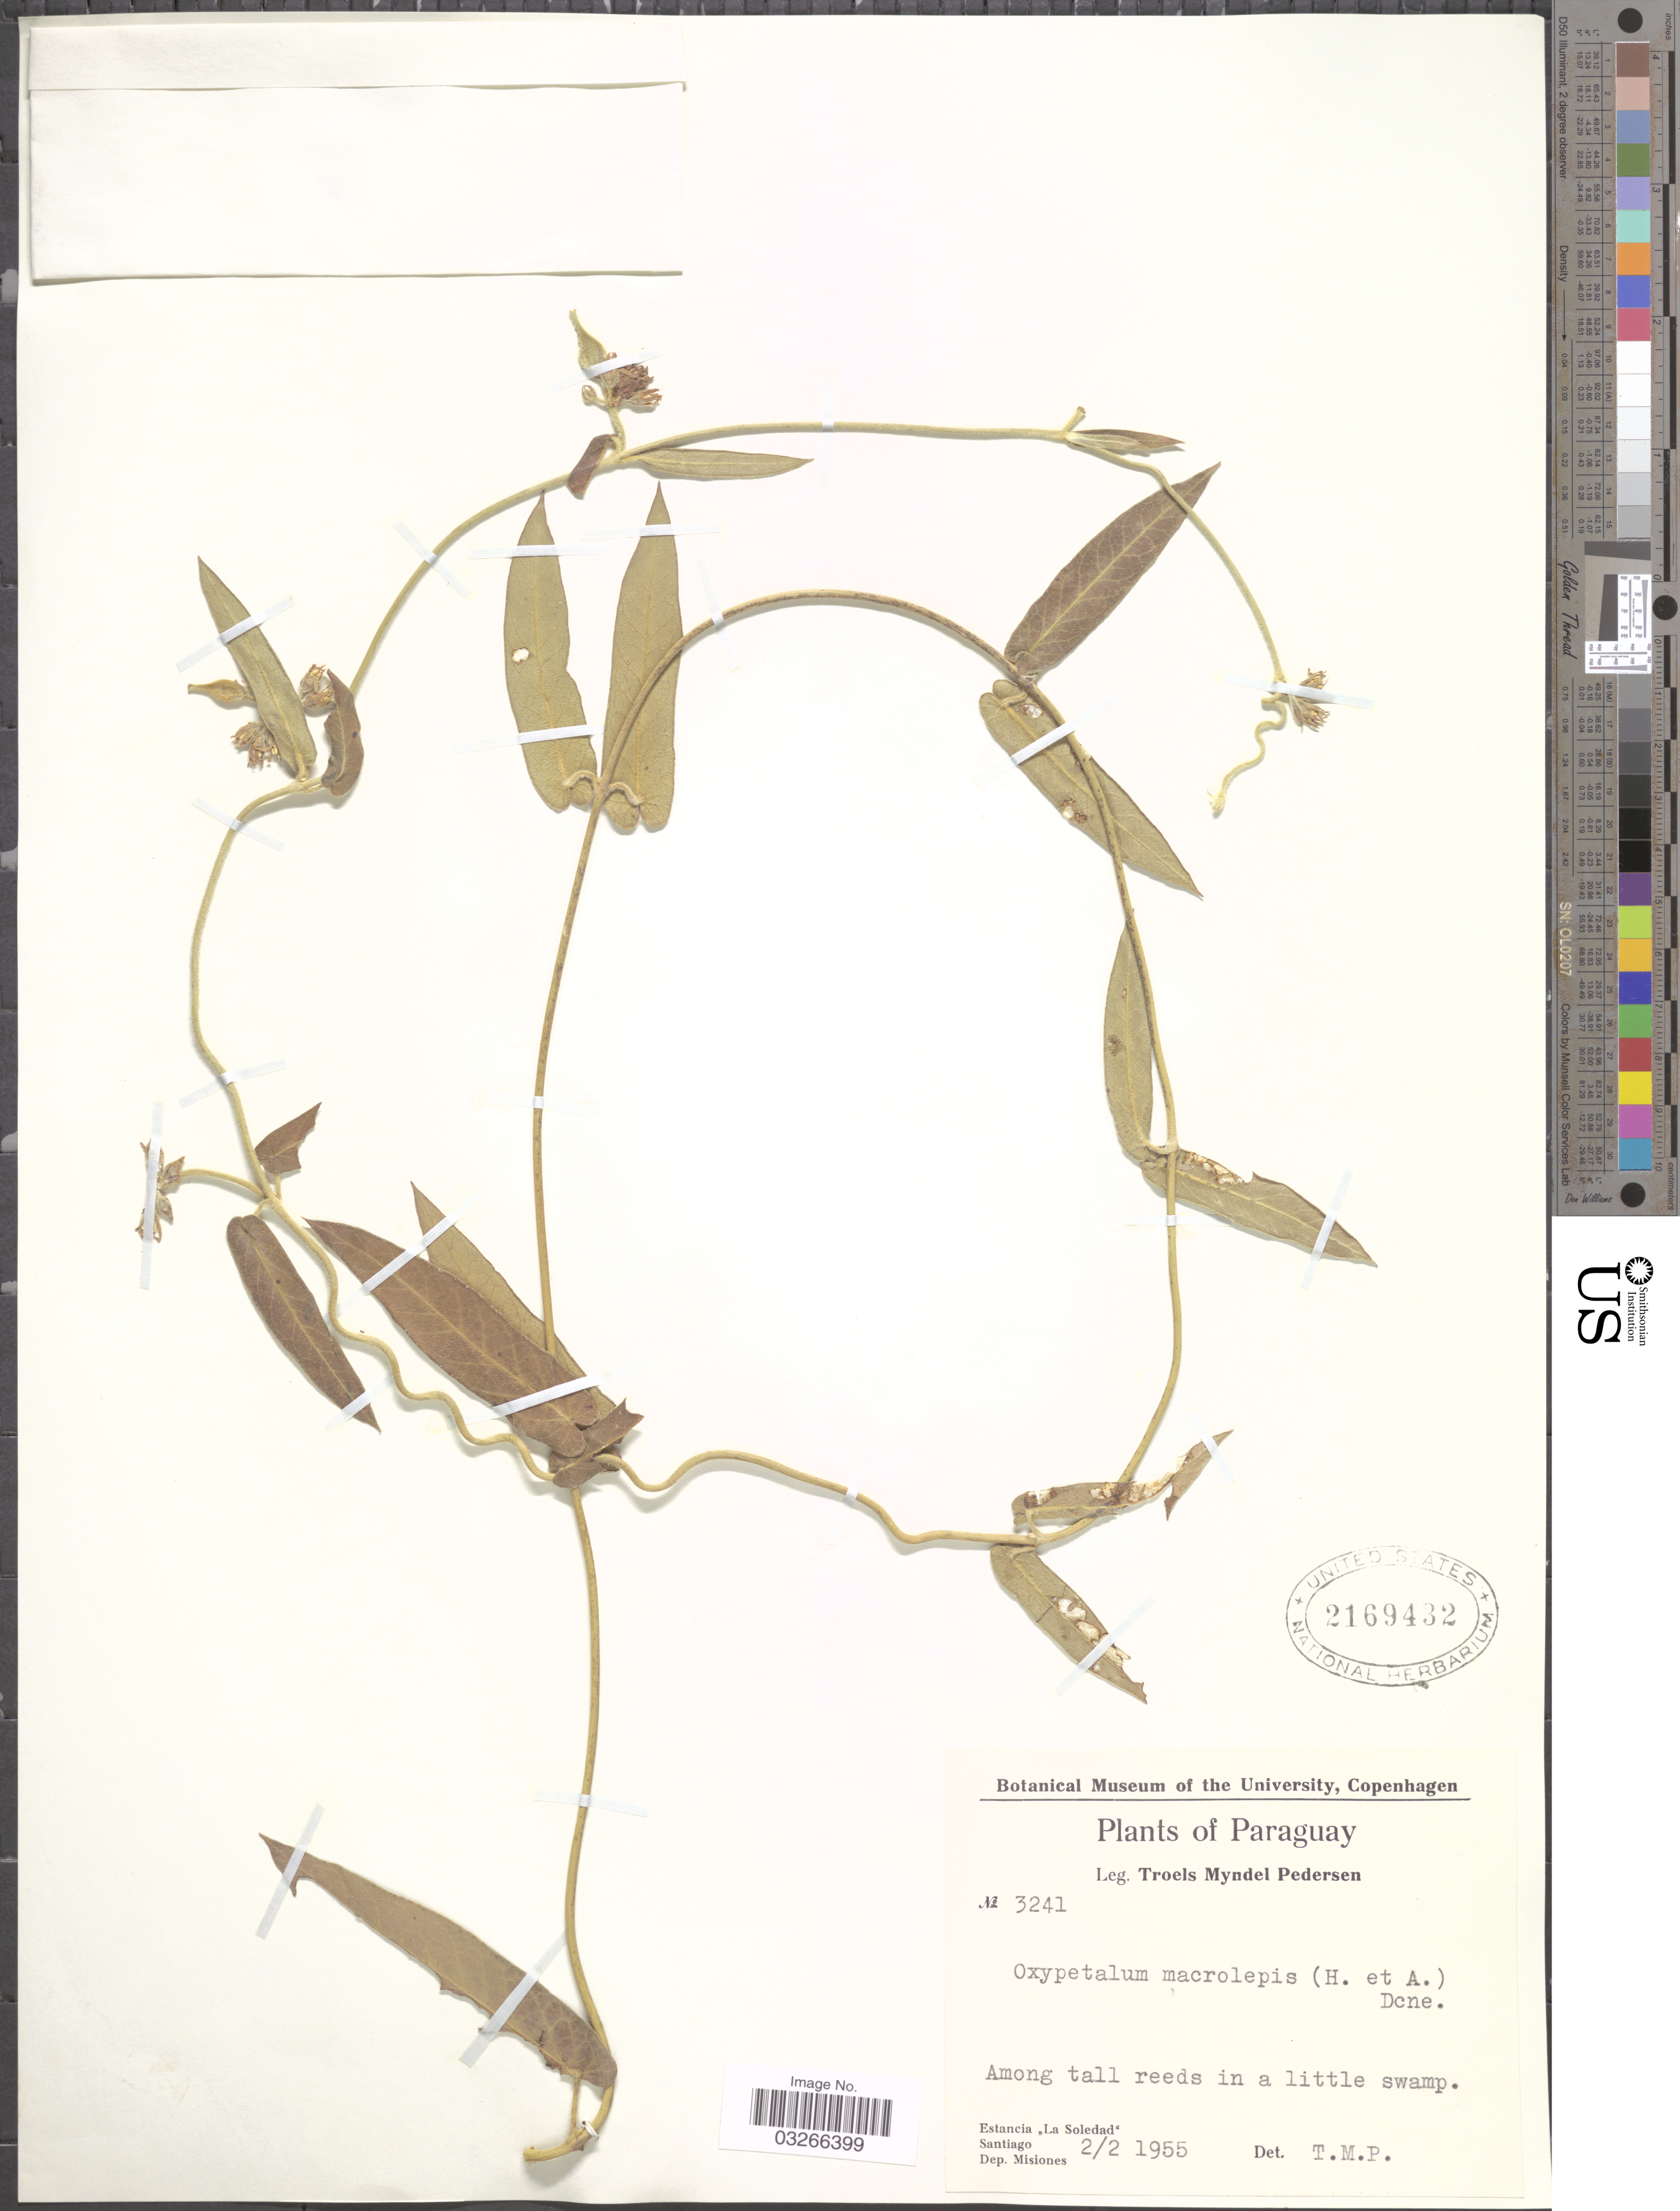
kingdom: Plantae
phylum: Tracheophyta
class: Magnoliopsida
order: Gentianales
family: Apocynaceae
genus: Oxypetalum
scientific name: Oxypetalum macrolepis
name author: (Hook. & Arn.) Decne.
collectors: T. Pederson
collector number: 3241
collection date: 1955-02-02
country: Argentina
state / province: Misiones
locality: Estancia "La Soledad", Santiago, Dep. Misiones.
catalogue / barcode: US 2169432